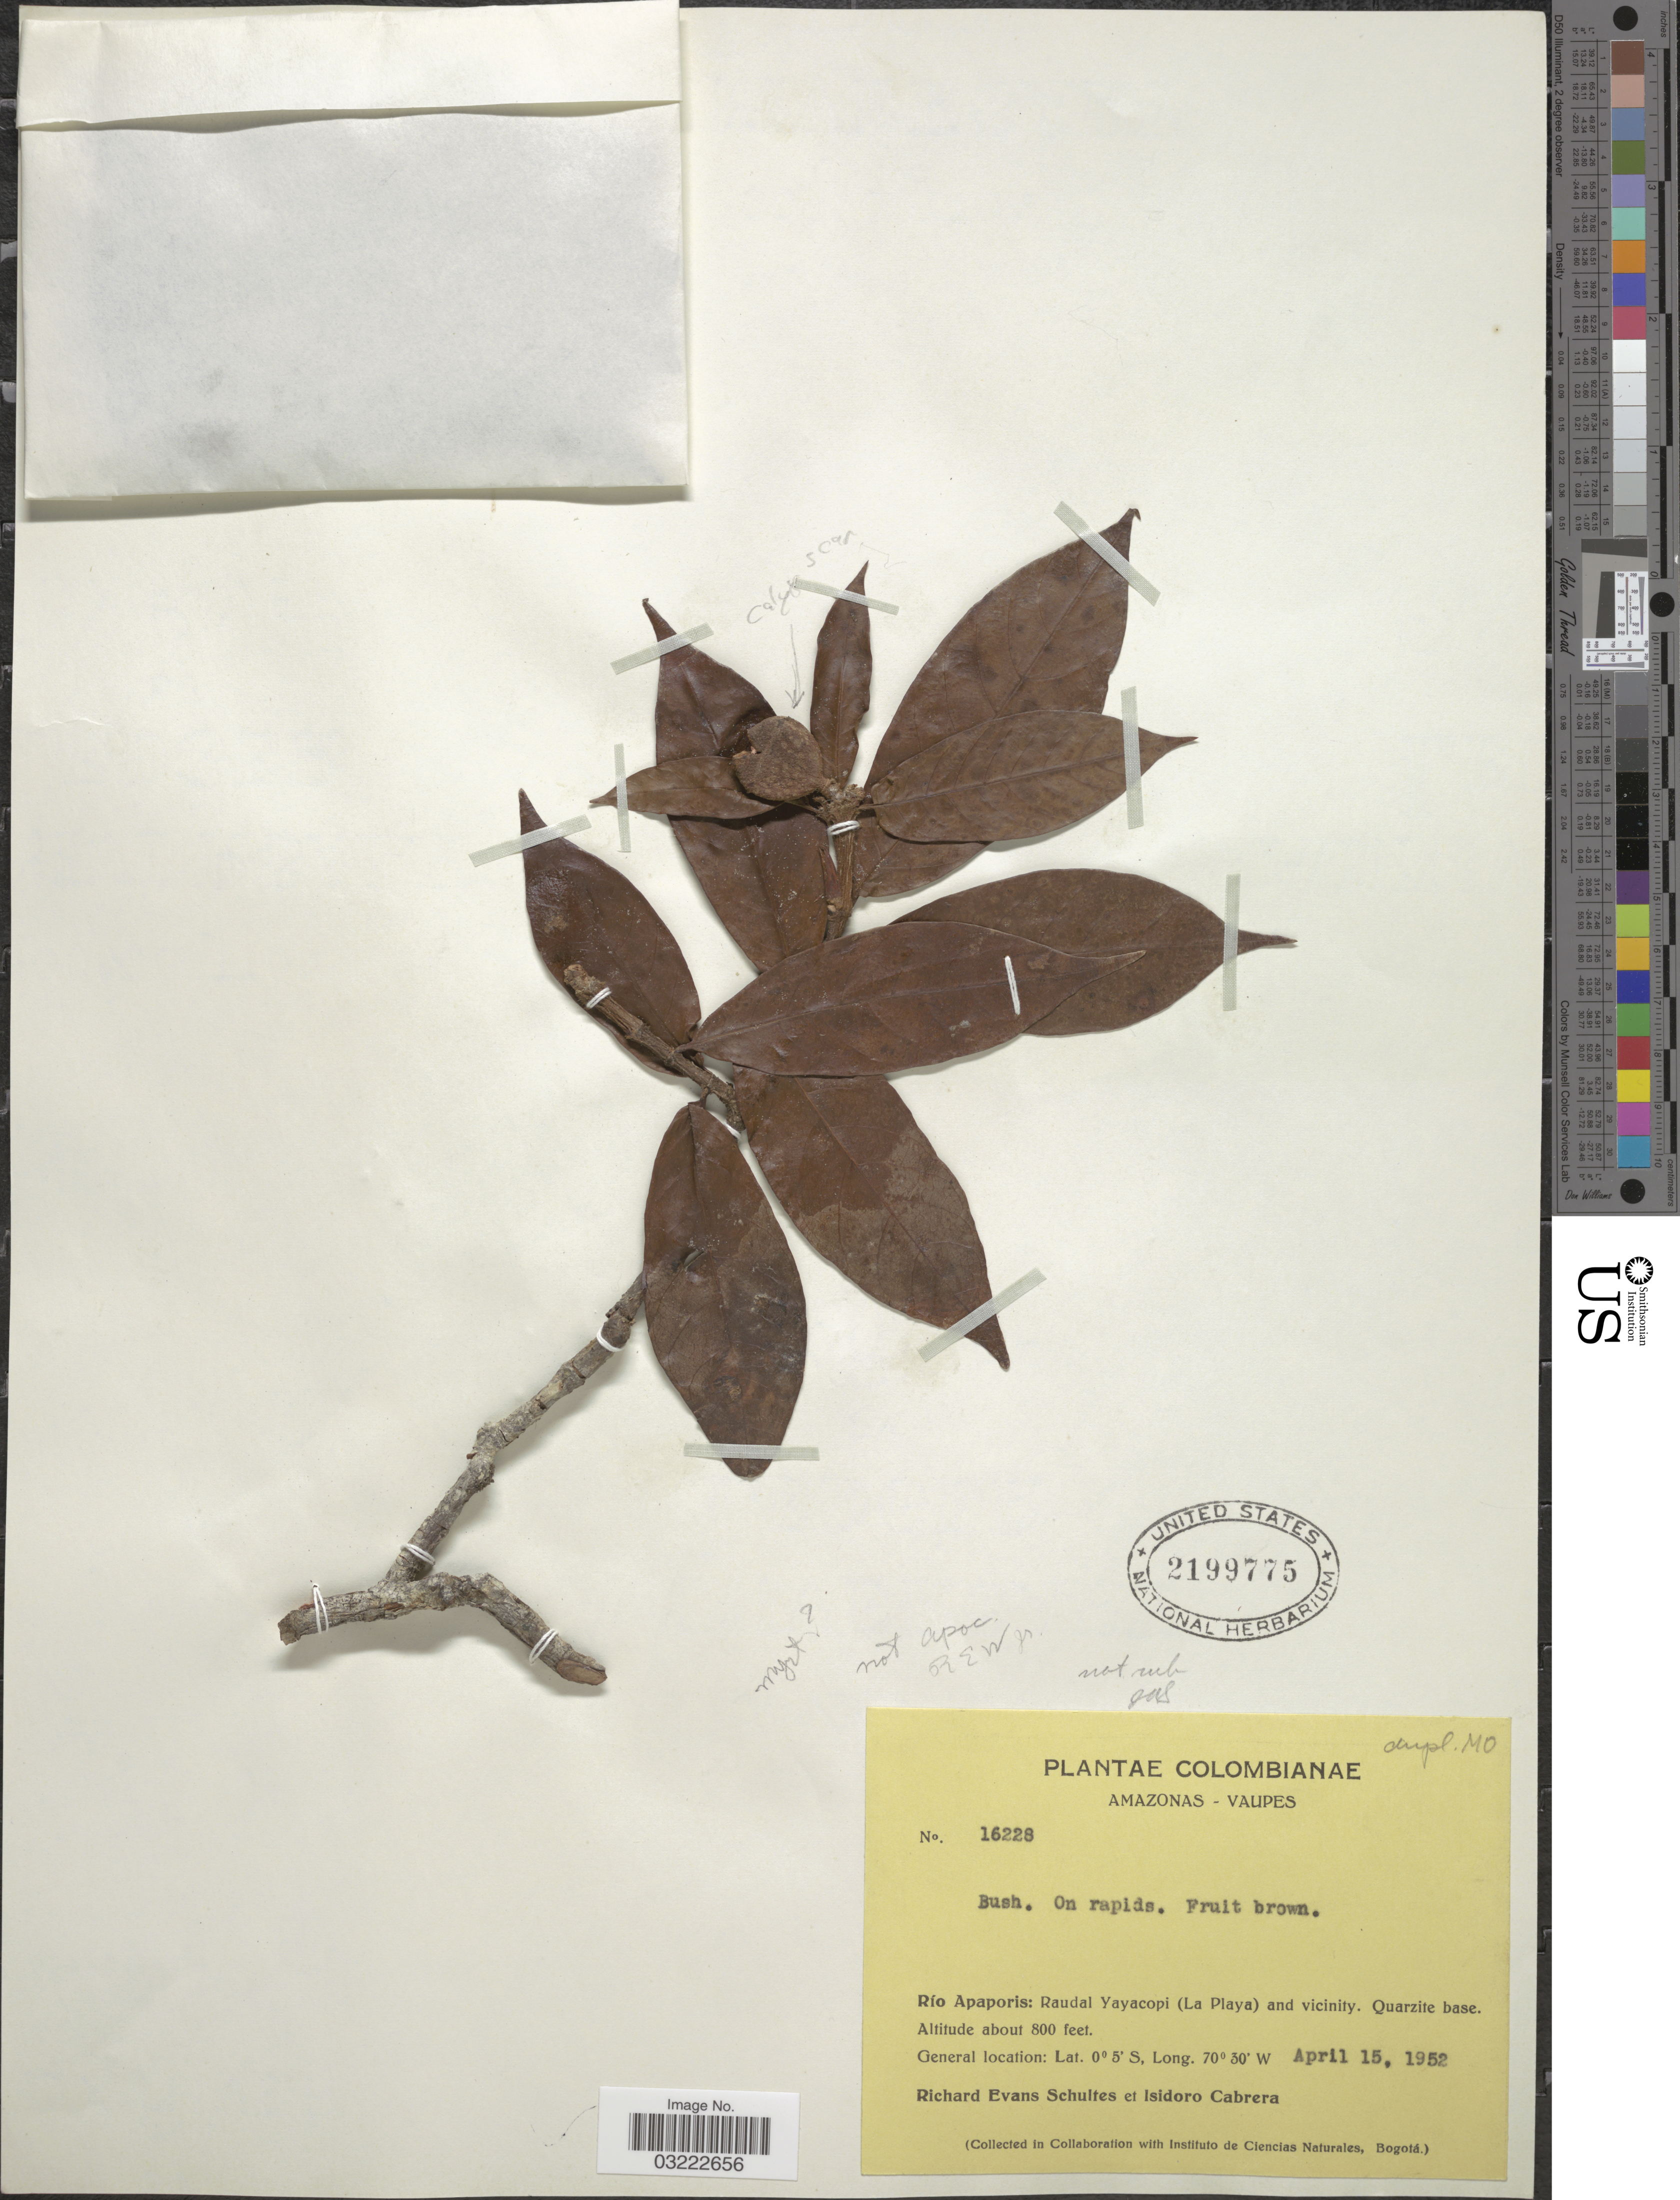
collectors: R. E. Schultes & I. Cabrera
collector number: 16228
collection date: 1952-04-15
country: Colombia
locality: Amazonas-Vaupes, Río Apaporis: Raudal Yayacopi (La Playa) and vicinity.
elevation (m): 244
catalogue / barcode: US 2199775